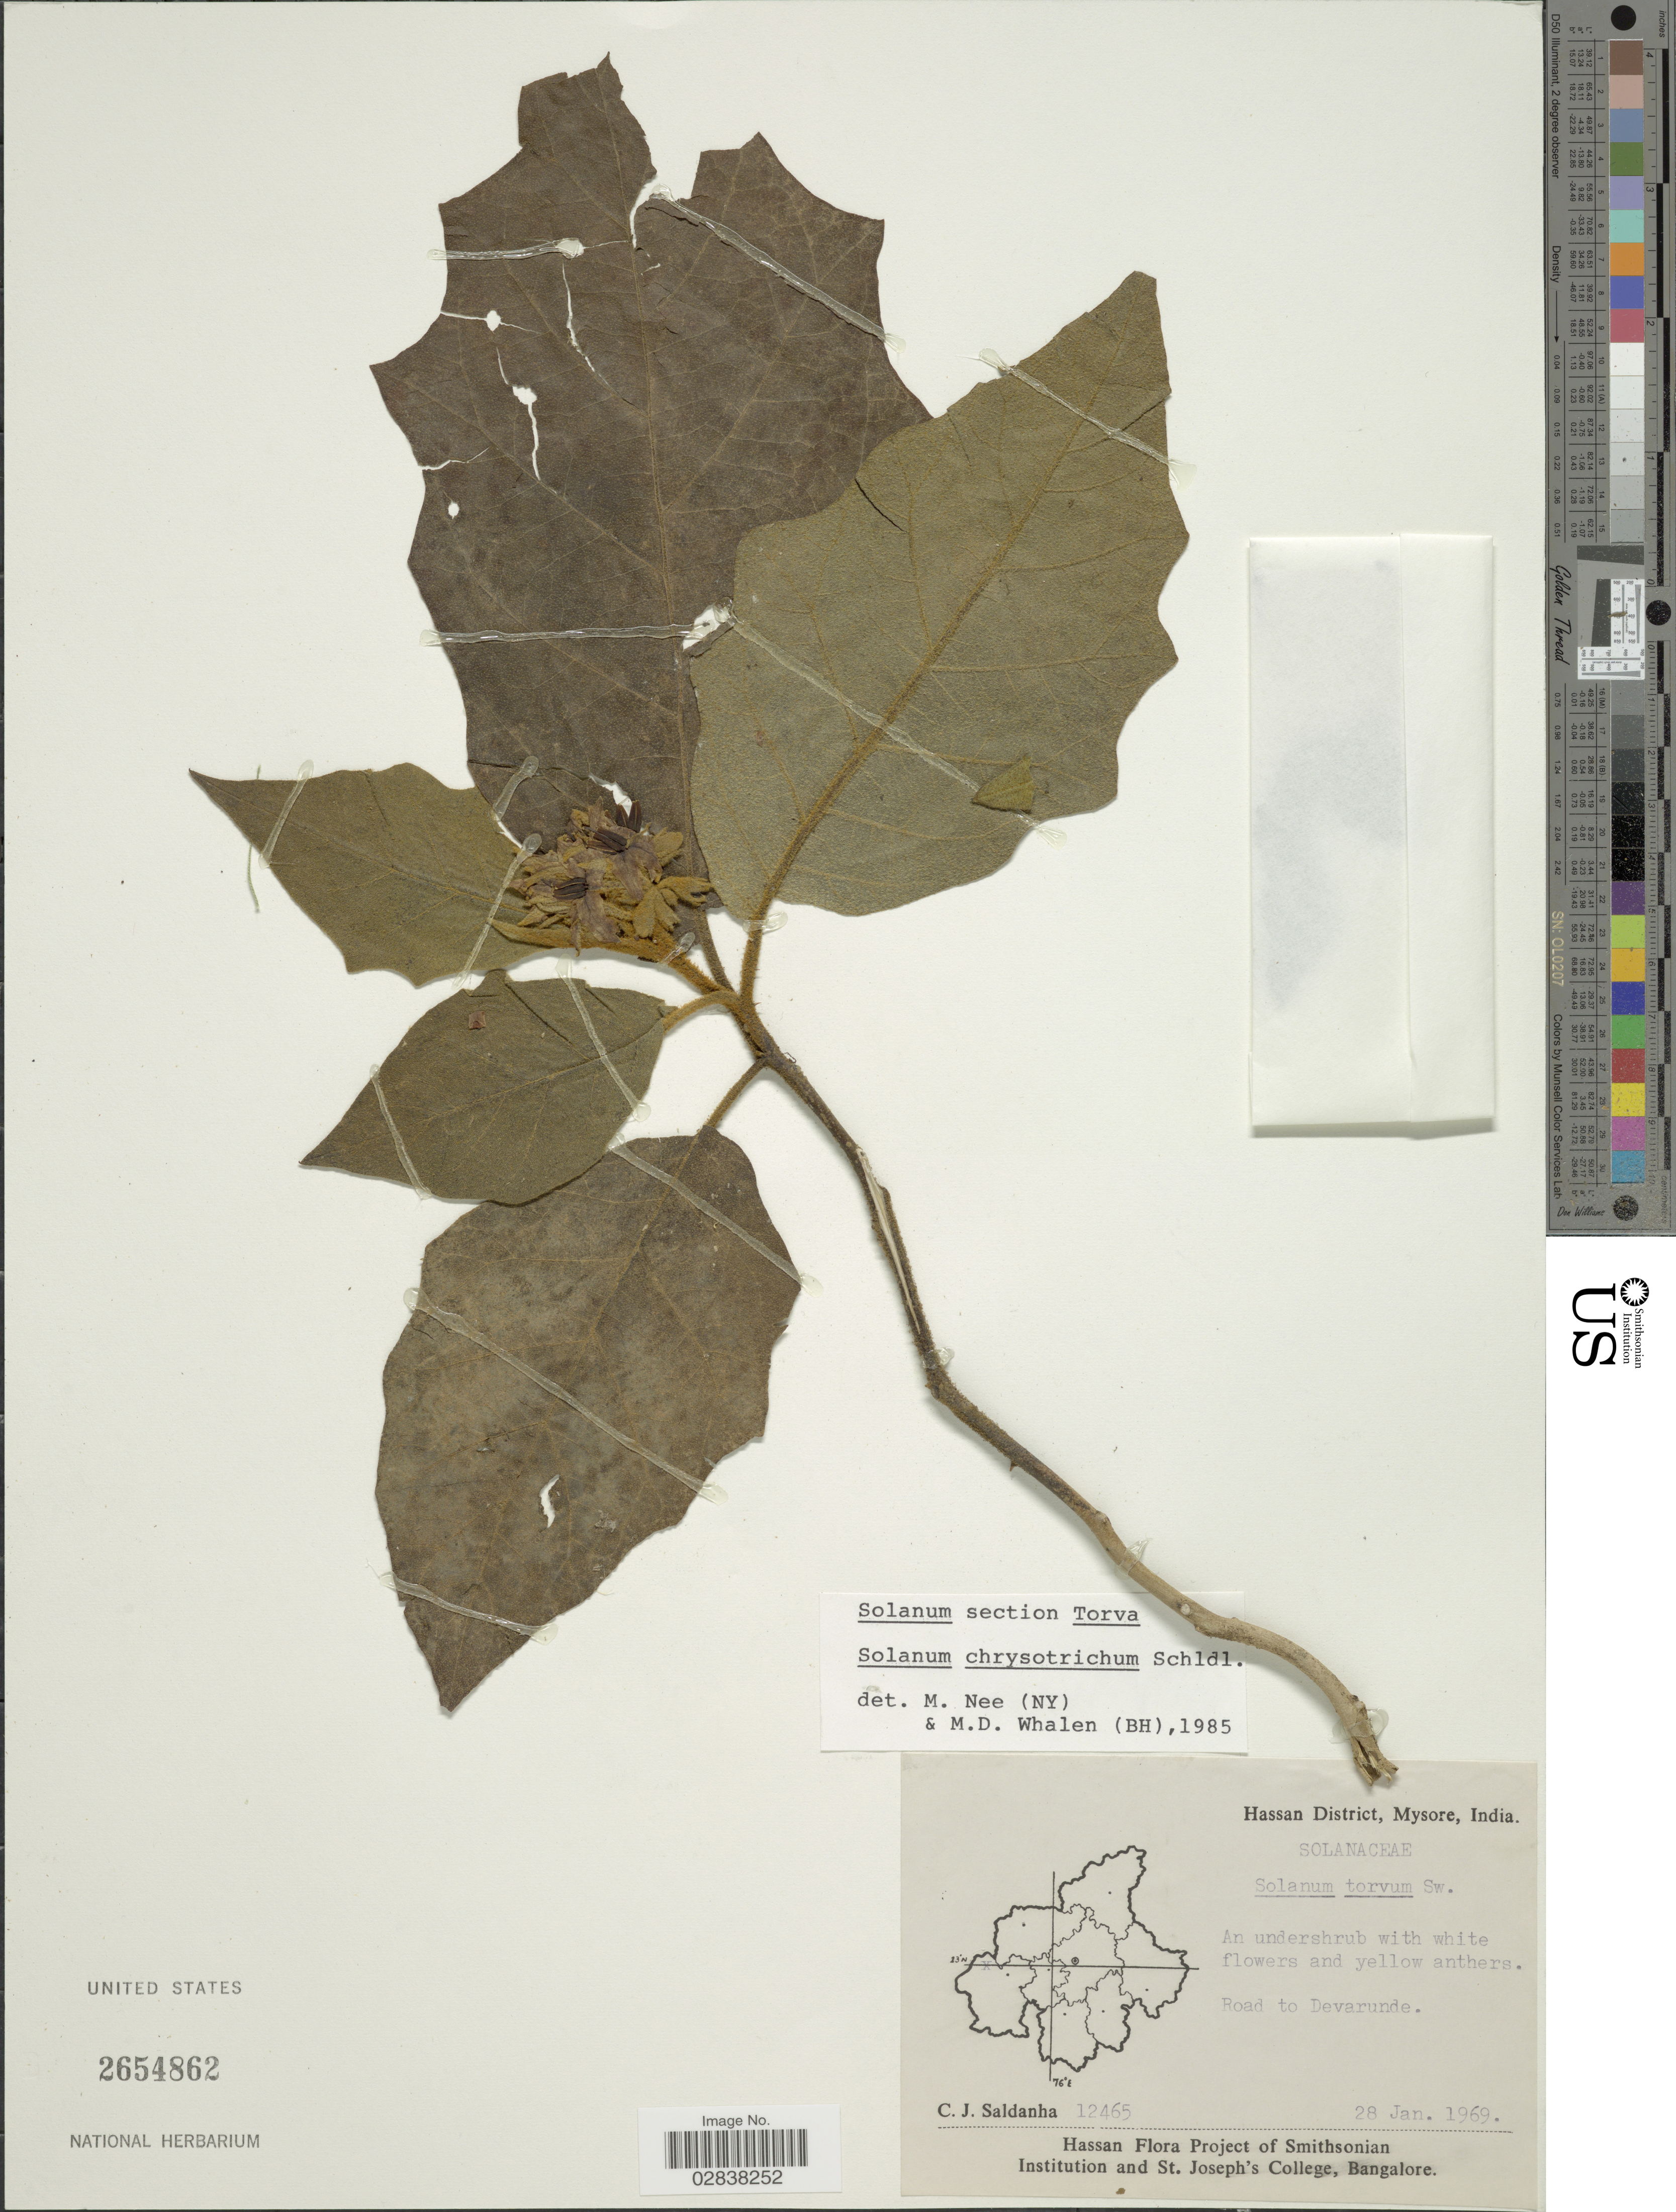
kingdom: Plantae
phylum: Tracheophyta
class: Magnoliopsida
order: Solanales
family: Solanaceae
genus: Solanum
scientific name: Solanum chrysotrichum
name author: Schltdl.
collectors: C. J. Saldanha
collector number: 12465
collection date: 1969-01-28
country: India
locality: Hassan District, Mysore, Road to Devarunde.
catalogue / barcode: US 2654862